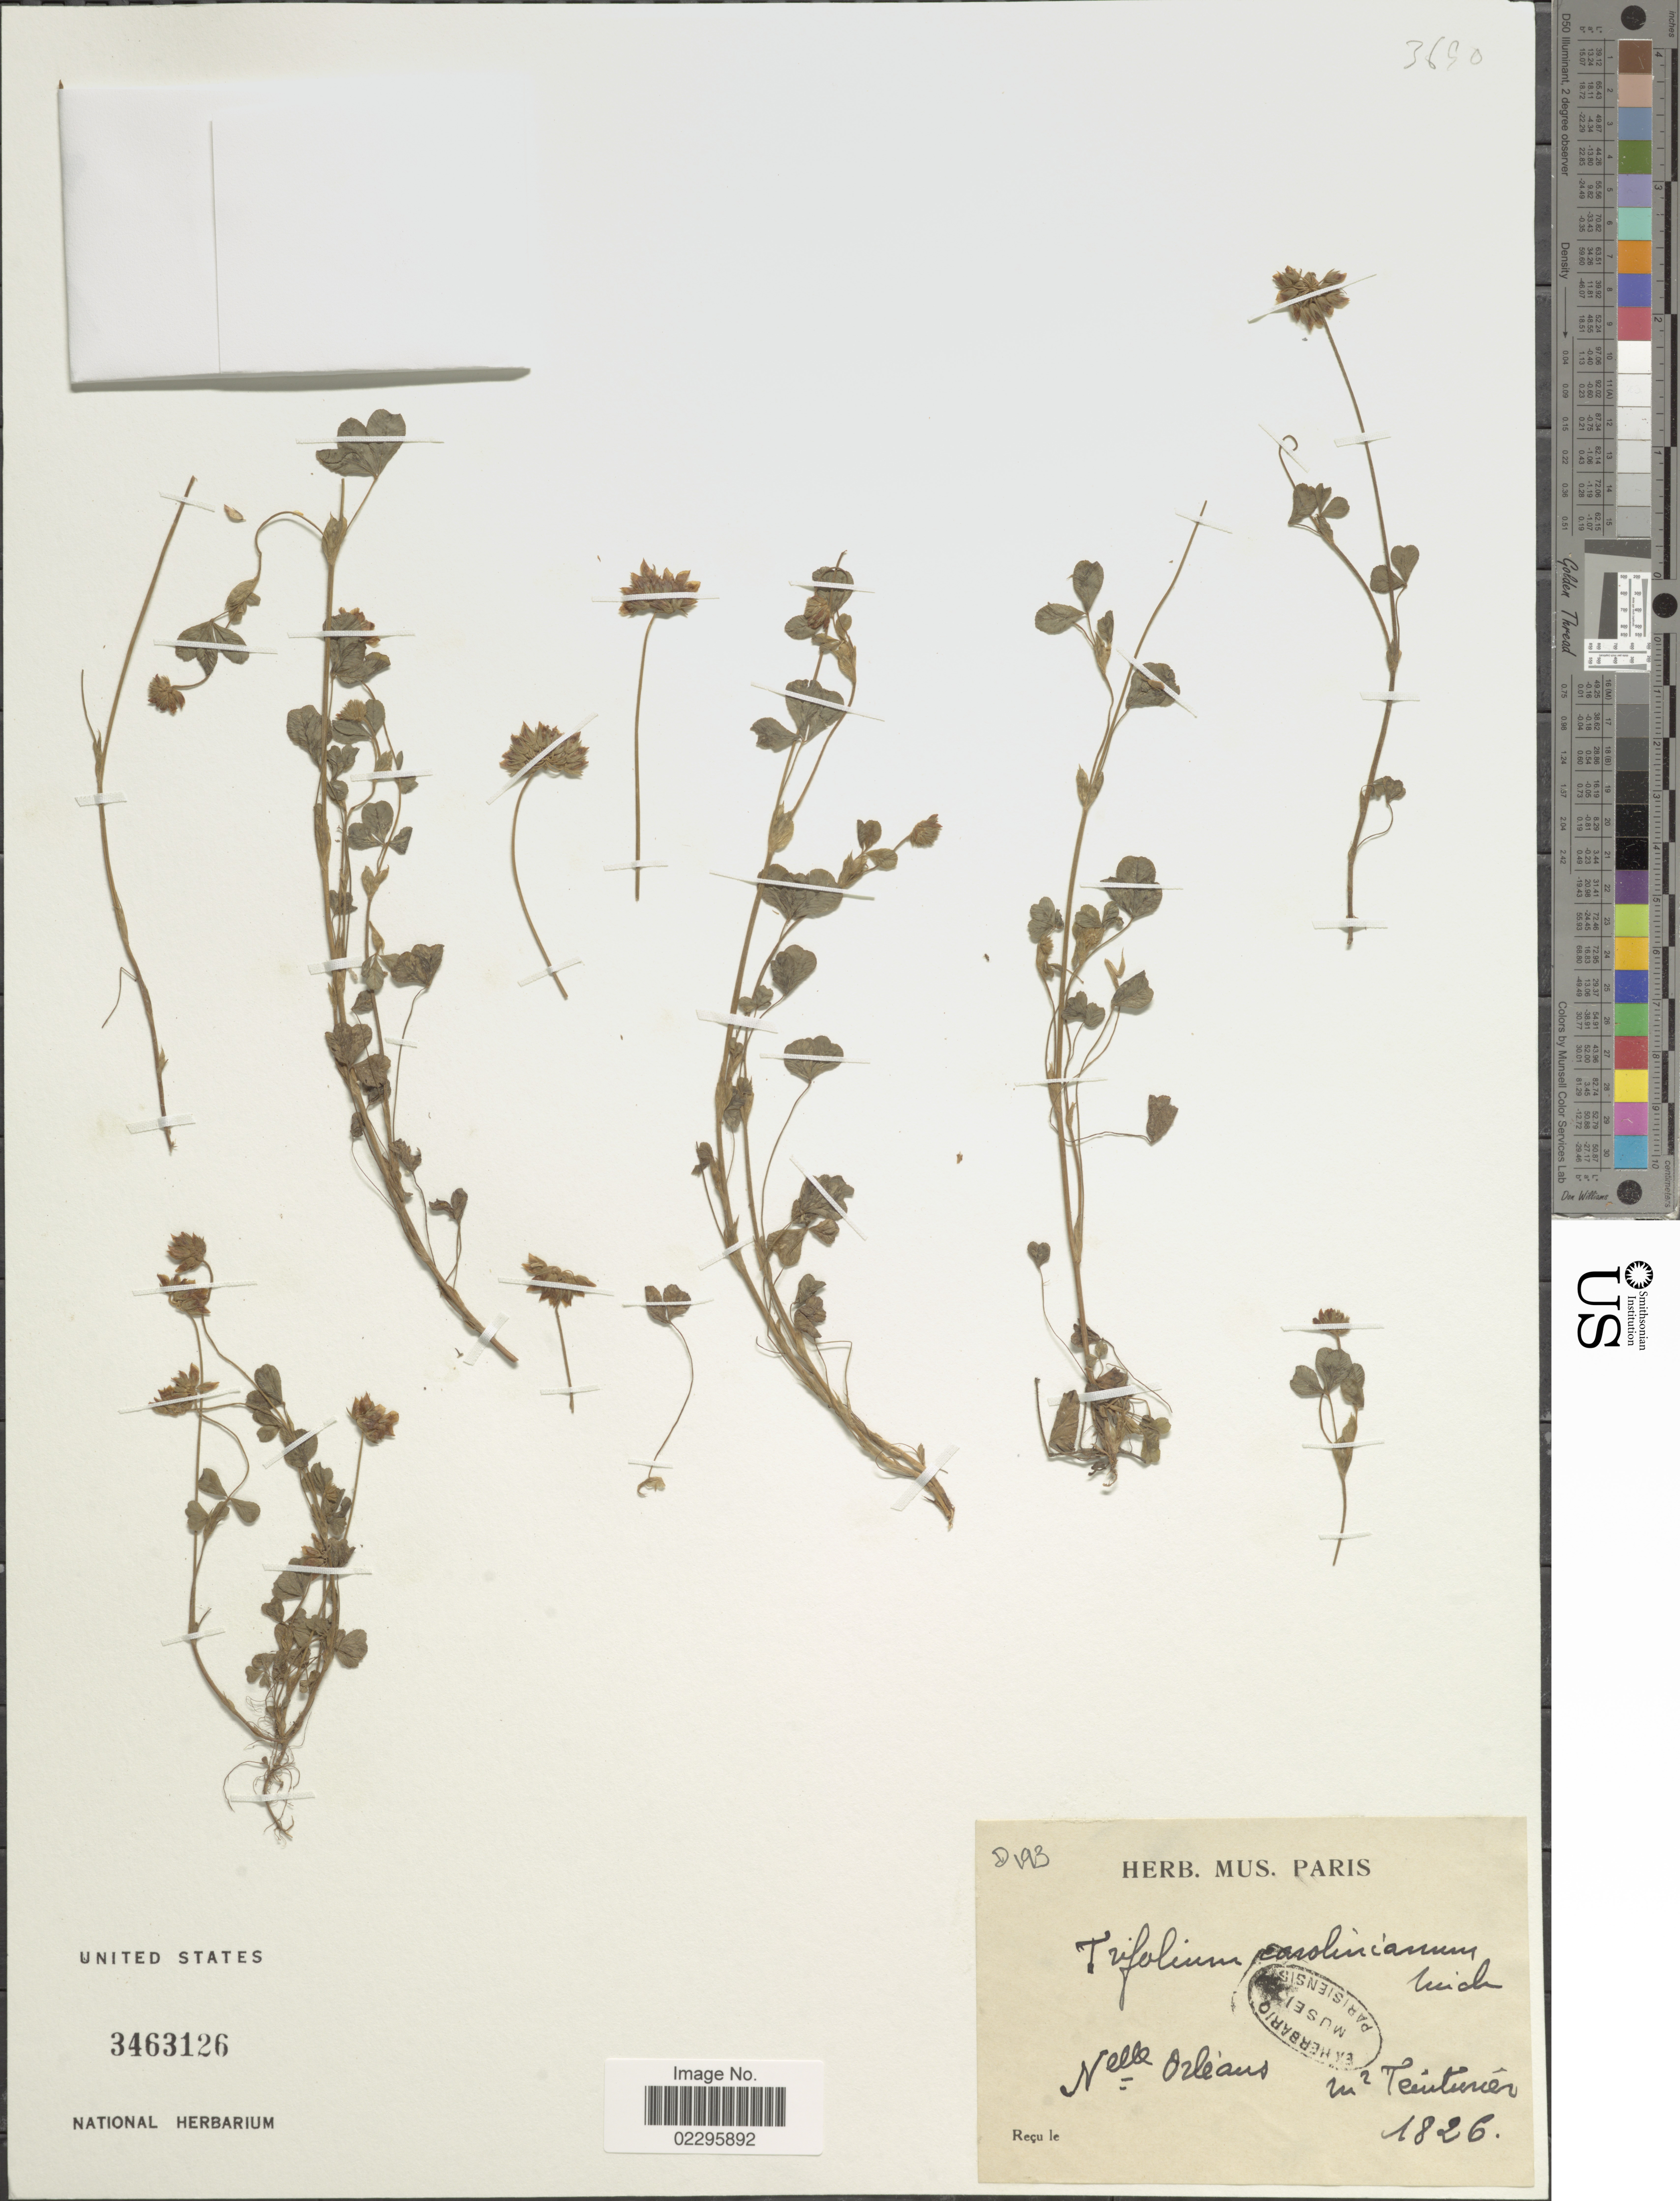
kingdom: Plantae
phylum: Tracheophyta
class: Magnoliopsida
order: Fabales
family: Fabaceae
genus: Trifolium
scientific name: Trifolium carolinianum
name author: Michx.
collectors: ex herb. Mus. Paris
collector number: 193*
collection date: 1826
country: United States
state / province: Louisiana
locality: Nr Teinturier.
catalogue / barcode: US 3463126